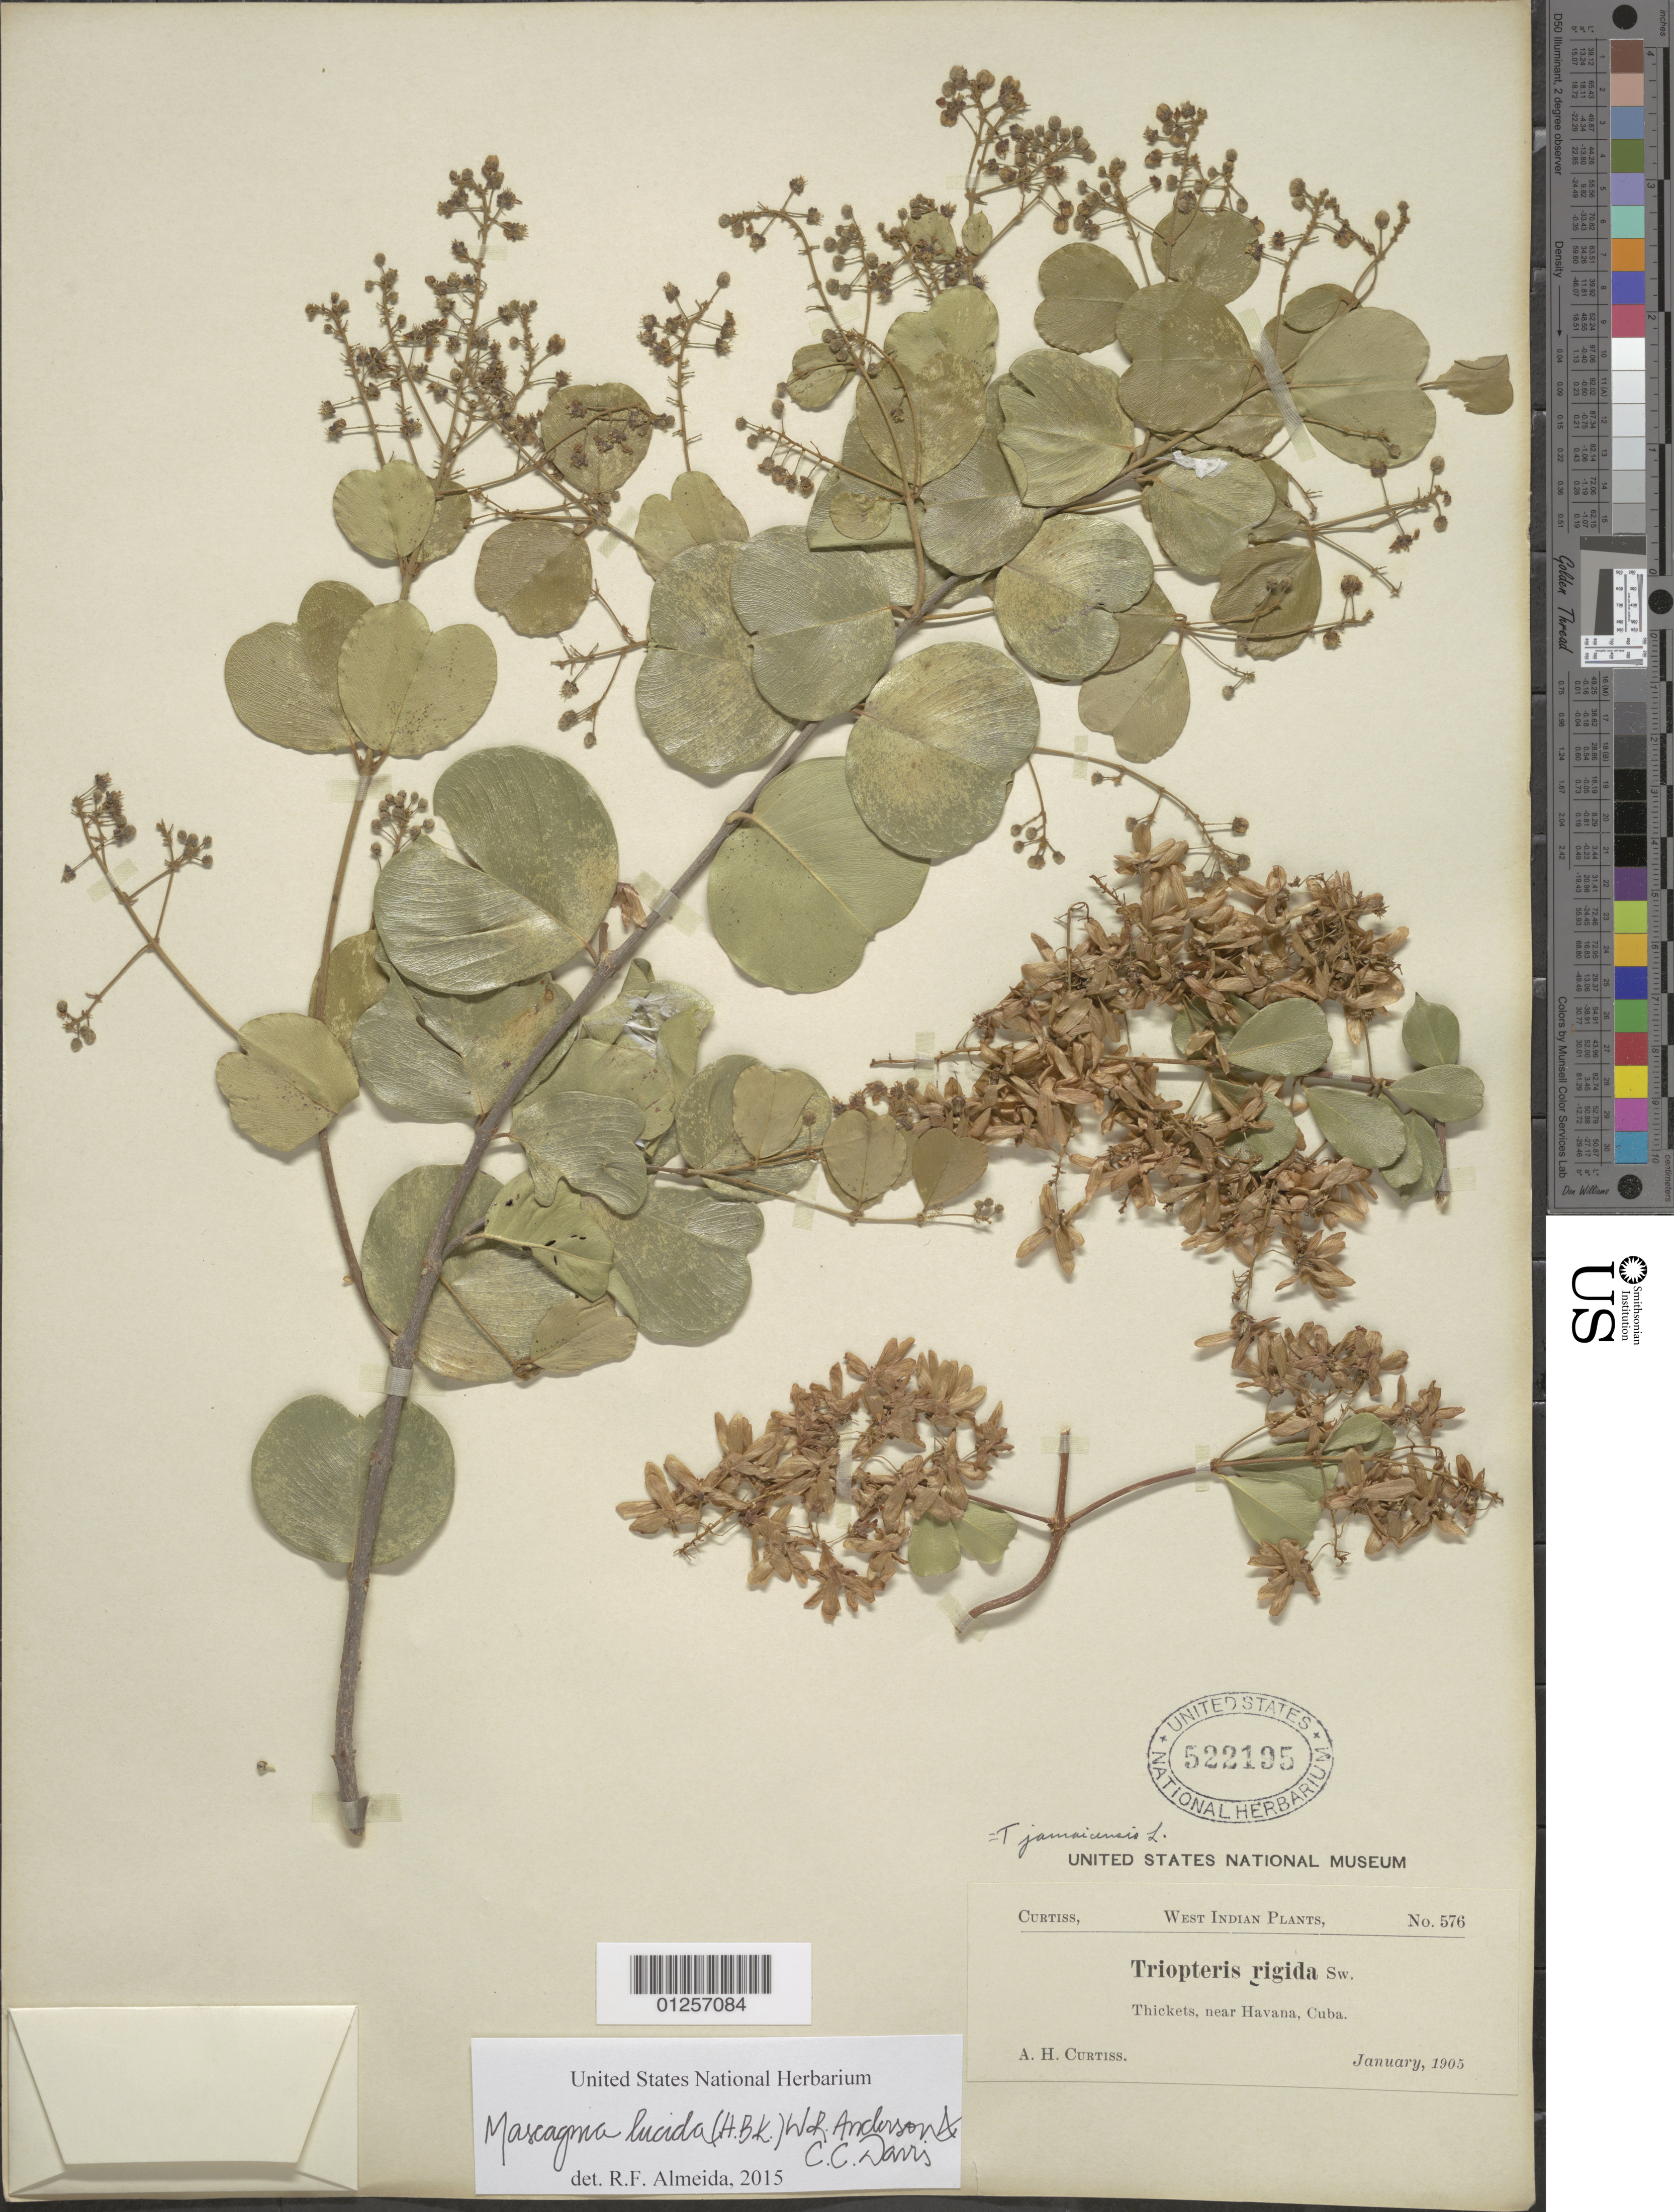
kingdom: Plantae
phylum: Tracheophyta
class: Magnoliopsida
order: Malpighiales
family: Malpighiaceae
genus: Mascagnia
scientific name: Mascagnia lucida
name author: (Kunth) W.R. Anderson & C. Davis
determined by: De Almeida, R. F., (HUEFS), Universidade Estadual de Feira de Santana (BRAZIL)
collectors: A. H. Curtiss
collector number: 576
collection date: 1905-01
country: Cuba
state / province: La Habana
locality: Havana, near.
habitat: Thickets.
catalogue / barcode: US 522195